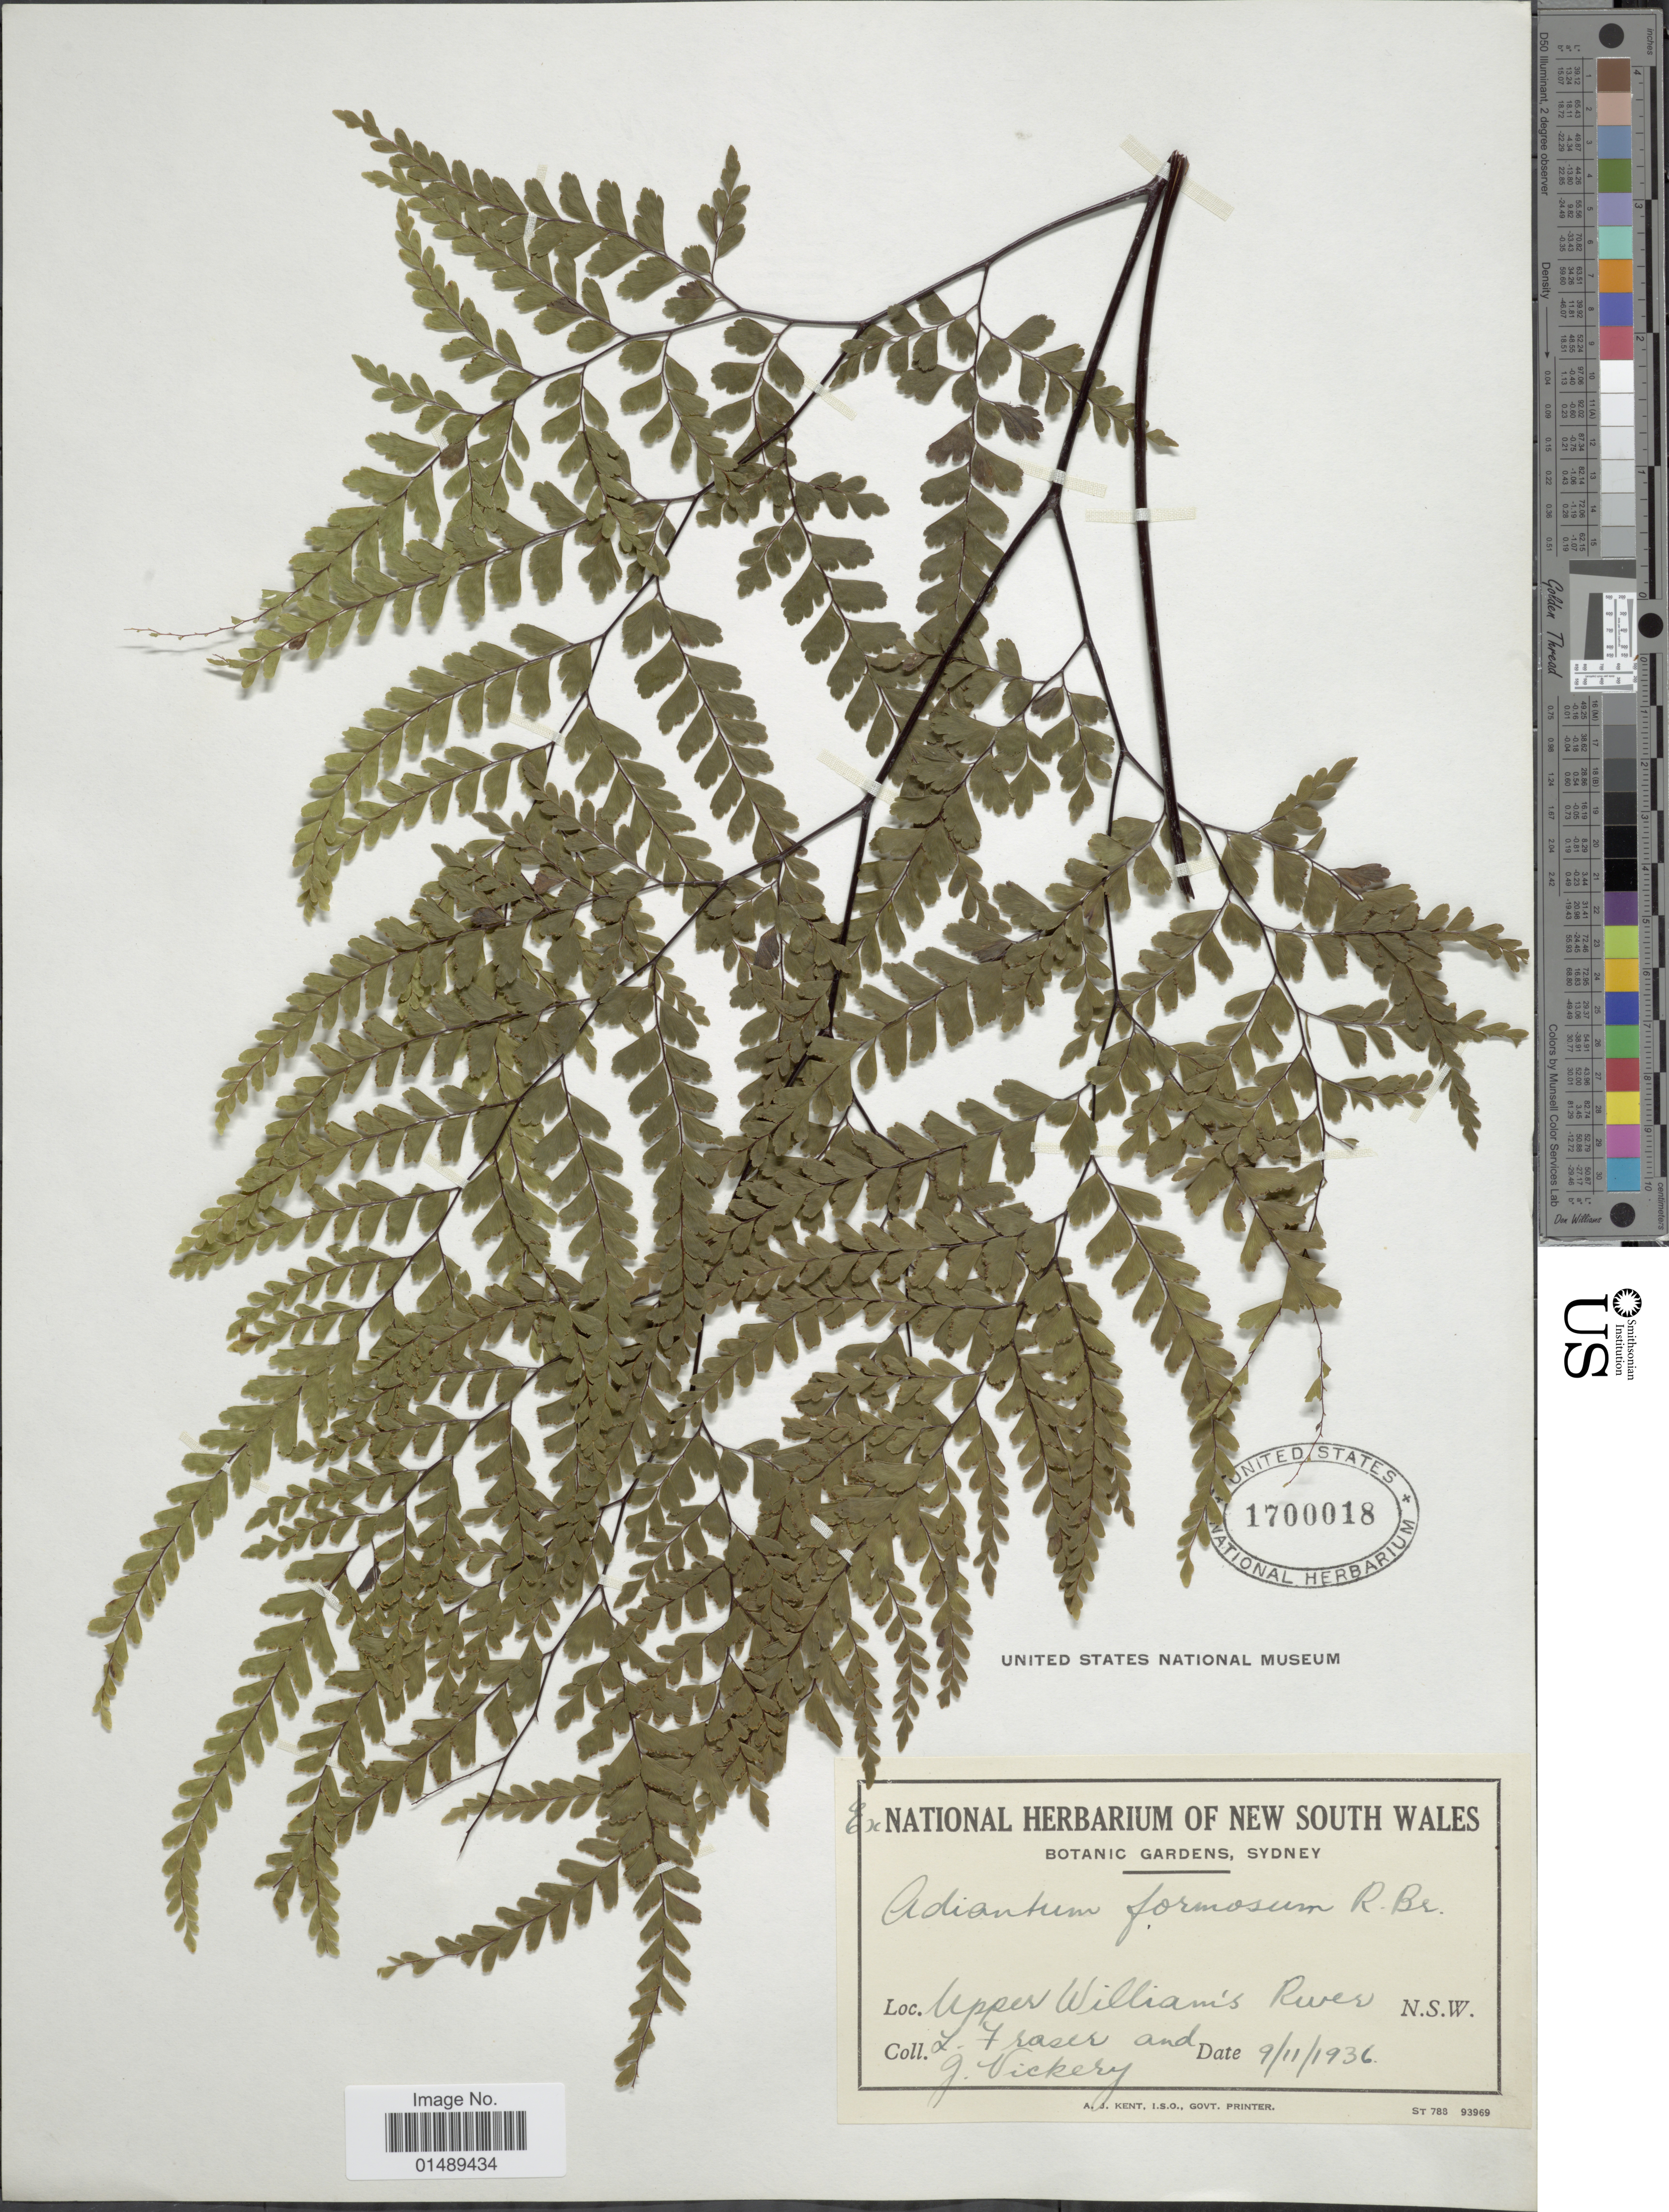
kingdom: Plantae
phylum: Tracheophyta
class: Polypodiopsida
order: Polypodiales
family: Pteridaceae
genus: Adiantum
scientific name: Adiantum formosum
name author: R. Br.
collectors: L. Fraser & J. Vickery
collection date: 1936-11-09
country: Australia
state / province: New South Wales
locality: Upper William's River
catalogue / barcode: US 1700018